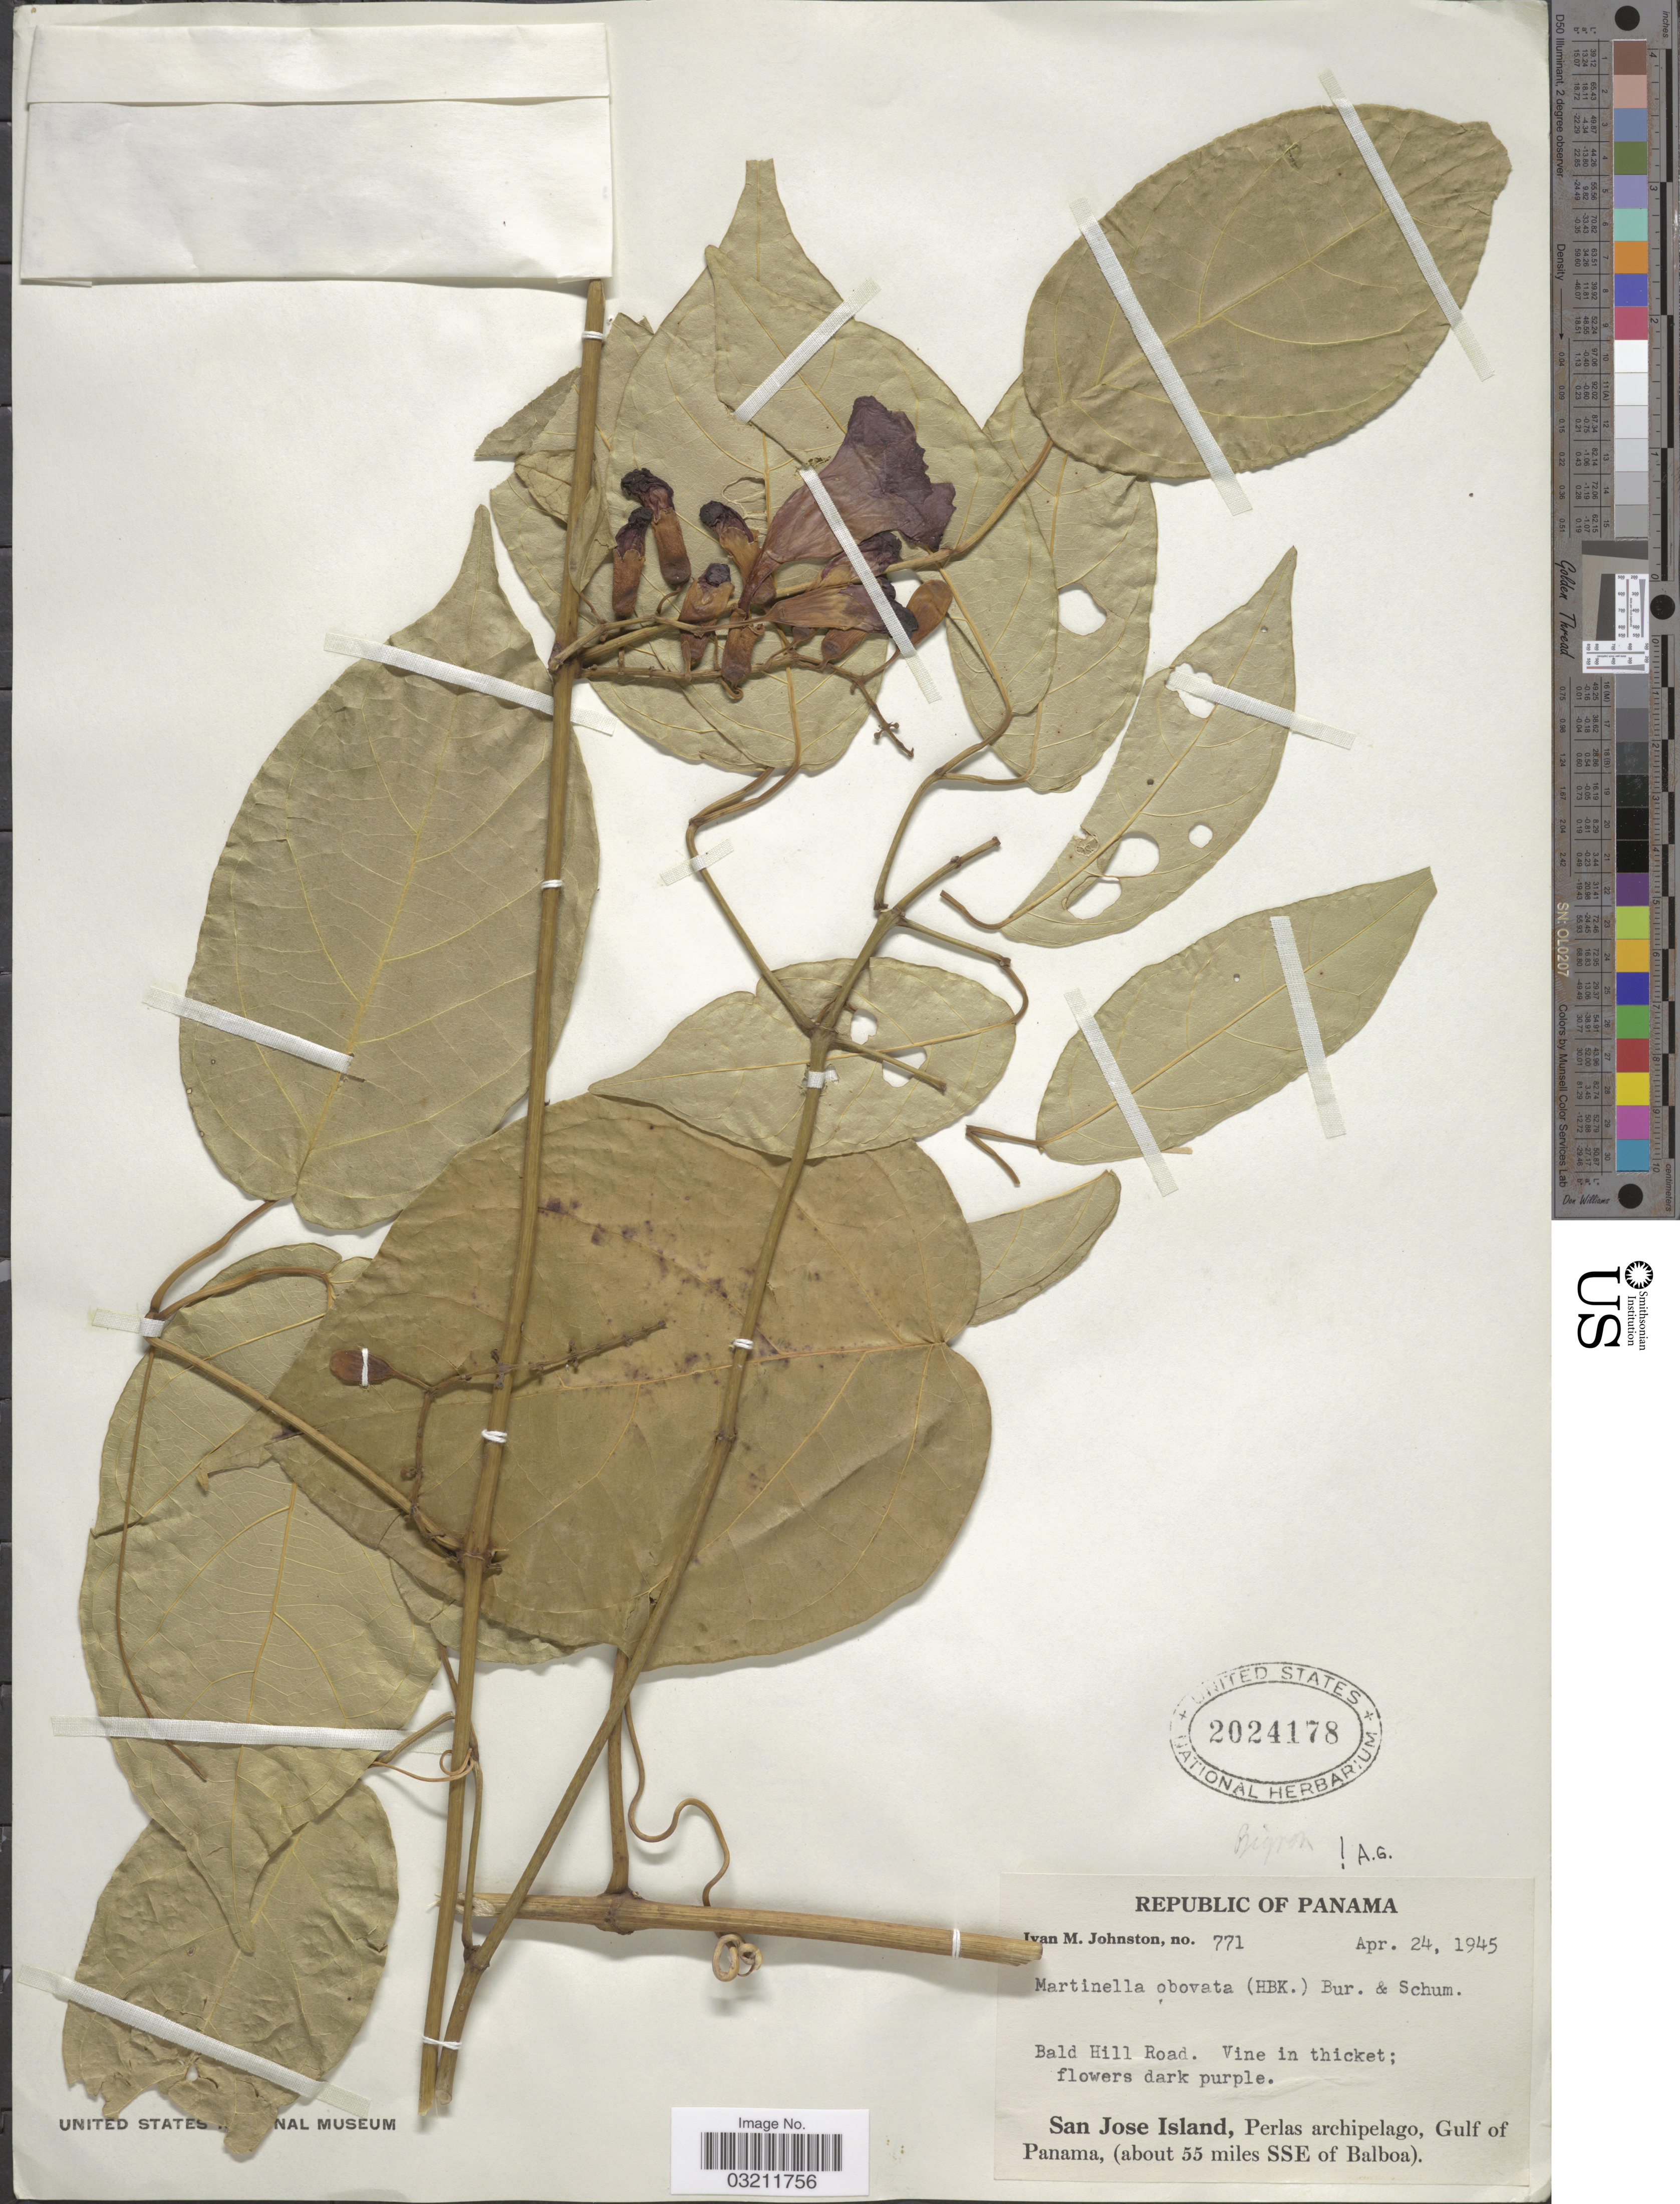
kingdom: Plantae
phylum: Tracheophyta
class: Magnoliopsida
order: Lamiales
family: Bignoniaceae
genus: Martinella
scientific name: Martinella obovata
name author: (Kunth) Bureau & K. Schum.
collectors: I.M. Johnston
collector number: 771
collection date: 1945-04-24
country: Panama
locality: Bald Hill Road. San Jose Island, Perlas archipelago, Gulf of Panama, (about 55 miles SSE of Balboa).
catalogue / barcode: US 2024178